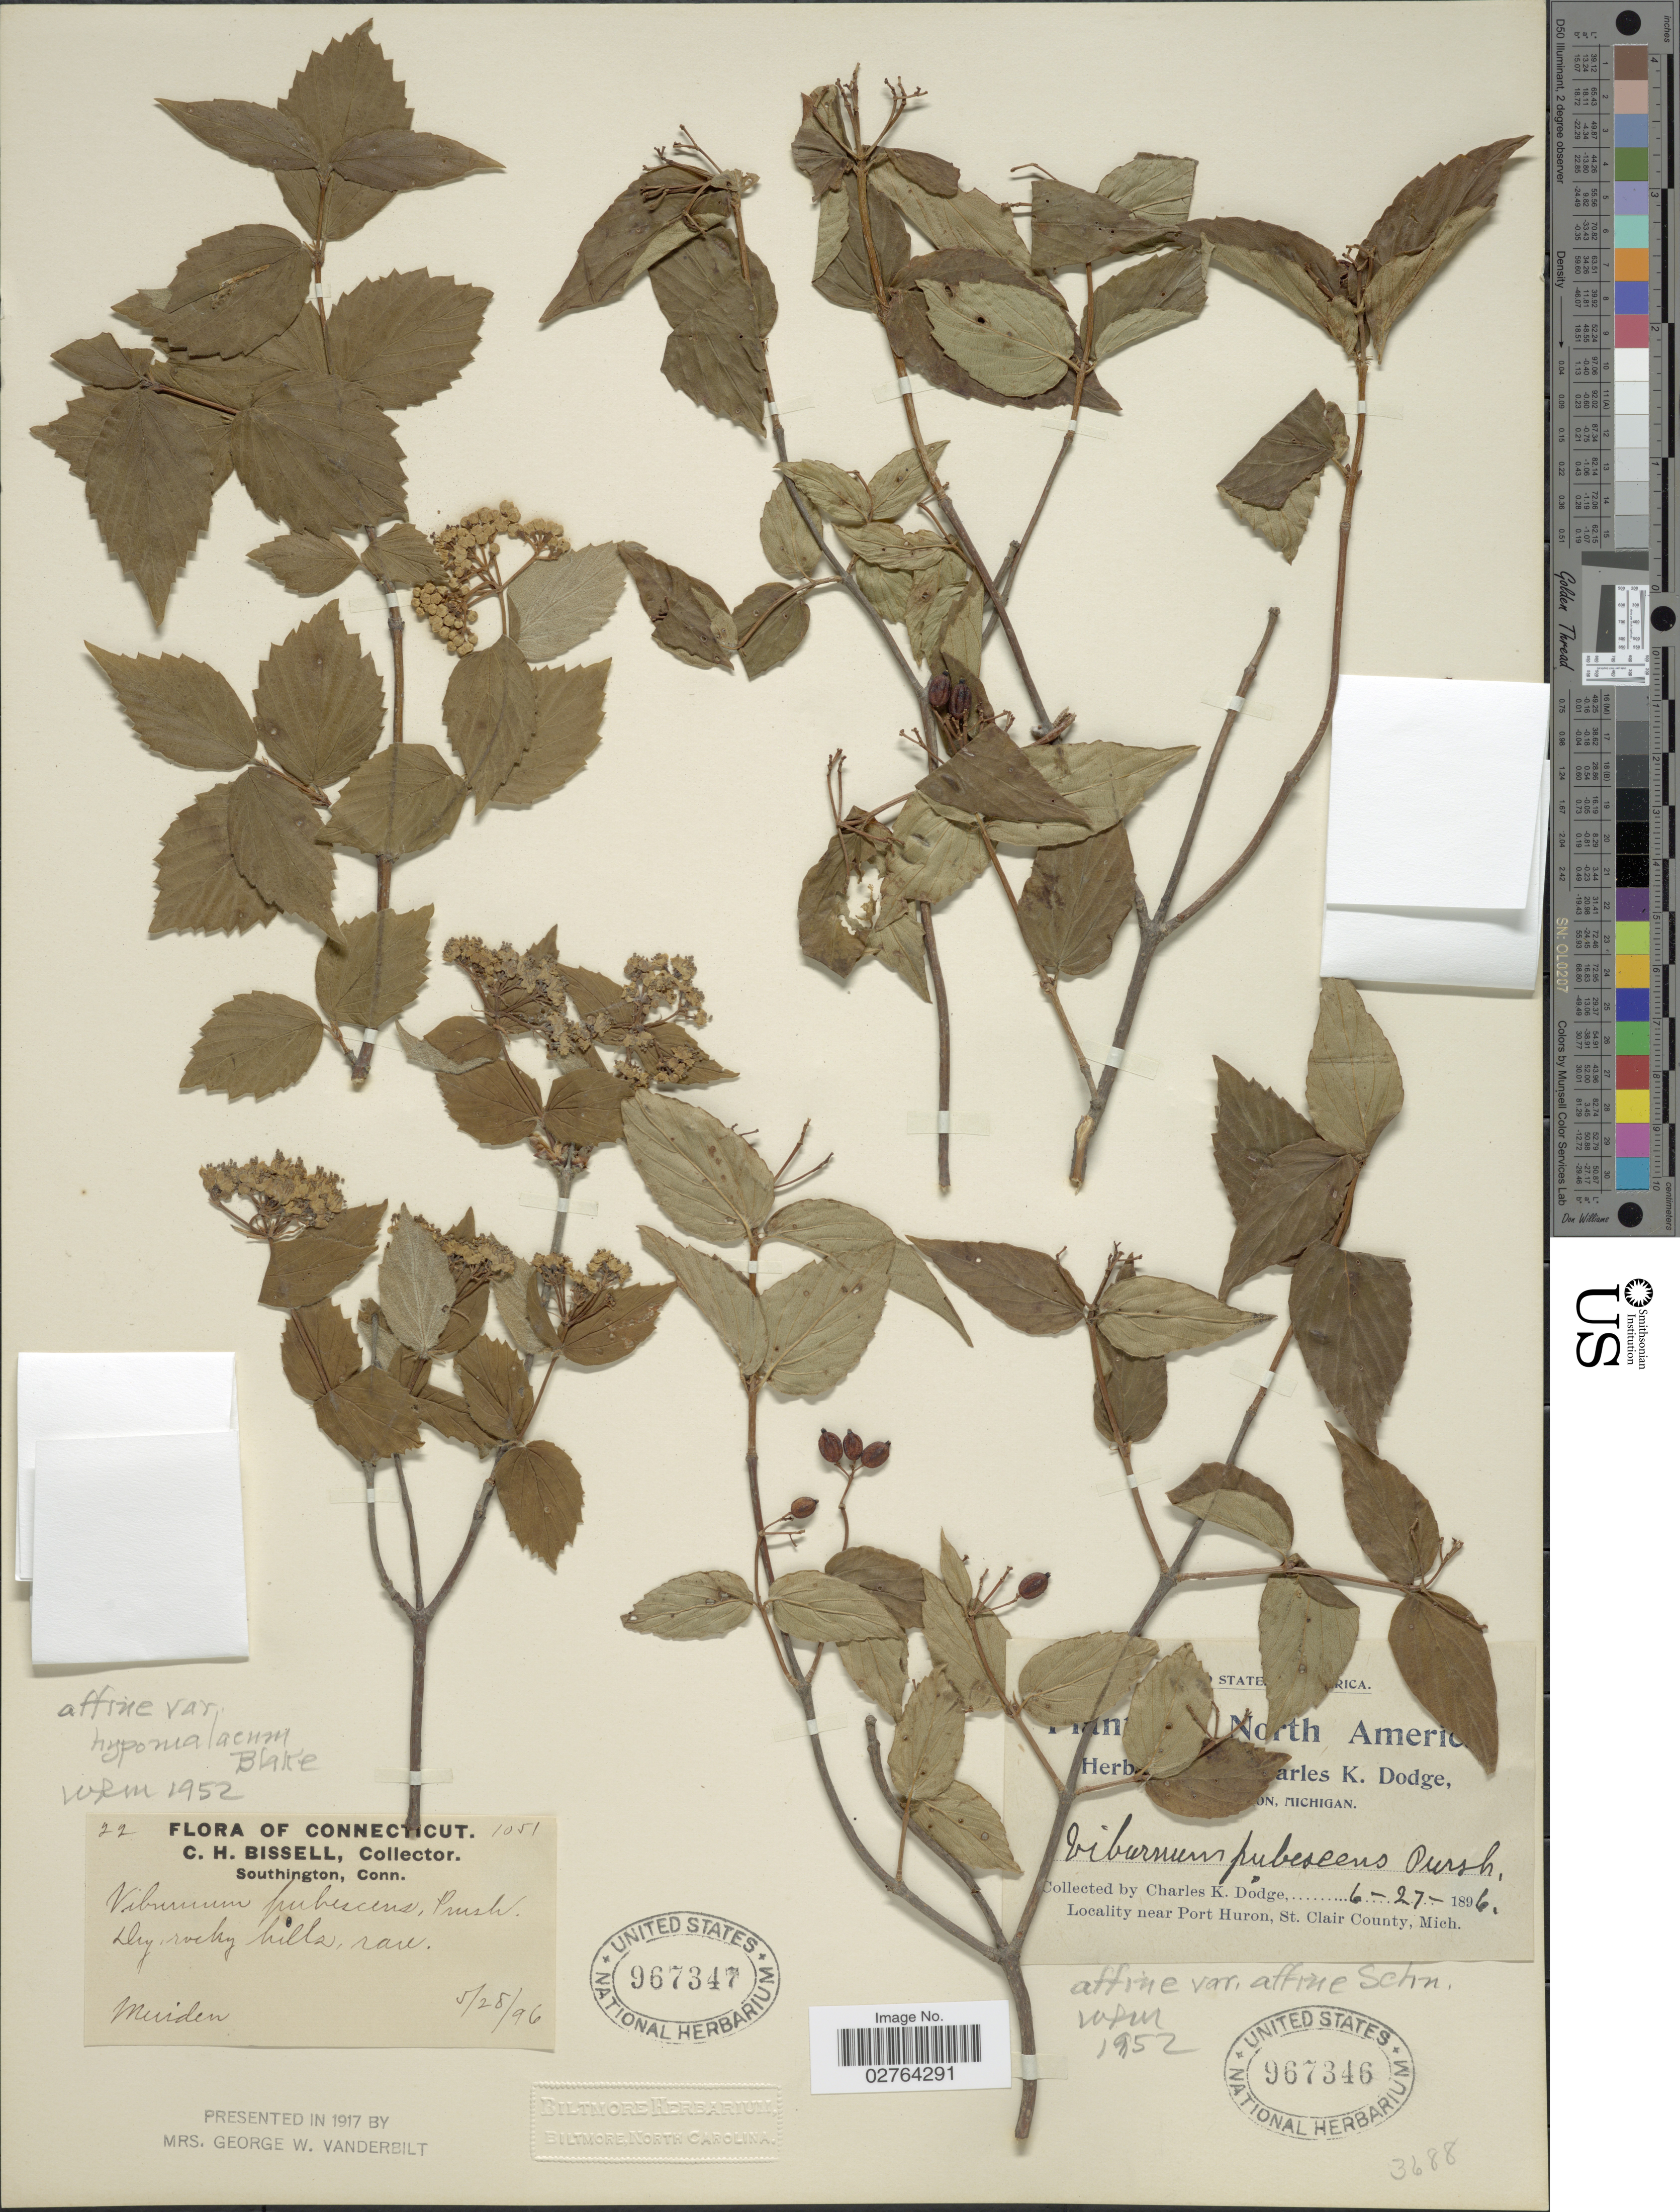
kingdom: Plantae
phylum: Tracheophyta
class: Magnoliopsida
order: Dipsacales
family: Viburnaceae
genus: Viburnum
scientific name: Viburnum rafinesqueanum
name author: Schult.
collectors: C. Bissell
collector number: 22/1051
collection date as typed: Transcribed d/m/y: 28/5/96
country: United States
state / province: Connecticut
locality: Southington. Muiden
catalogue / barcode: US 967347